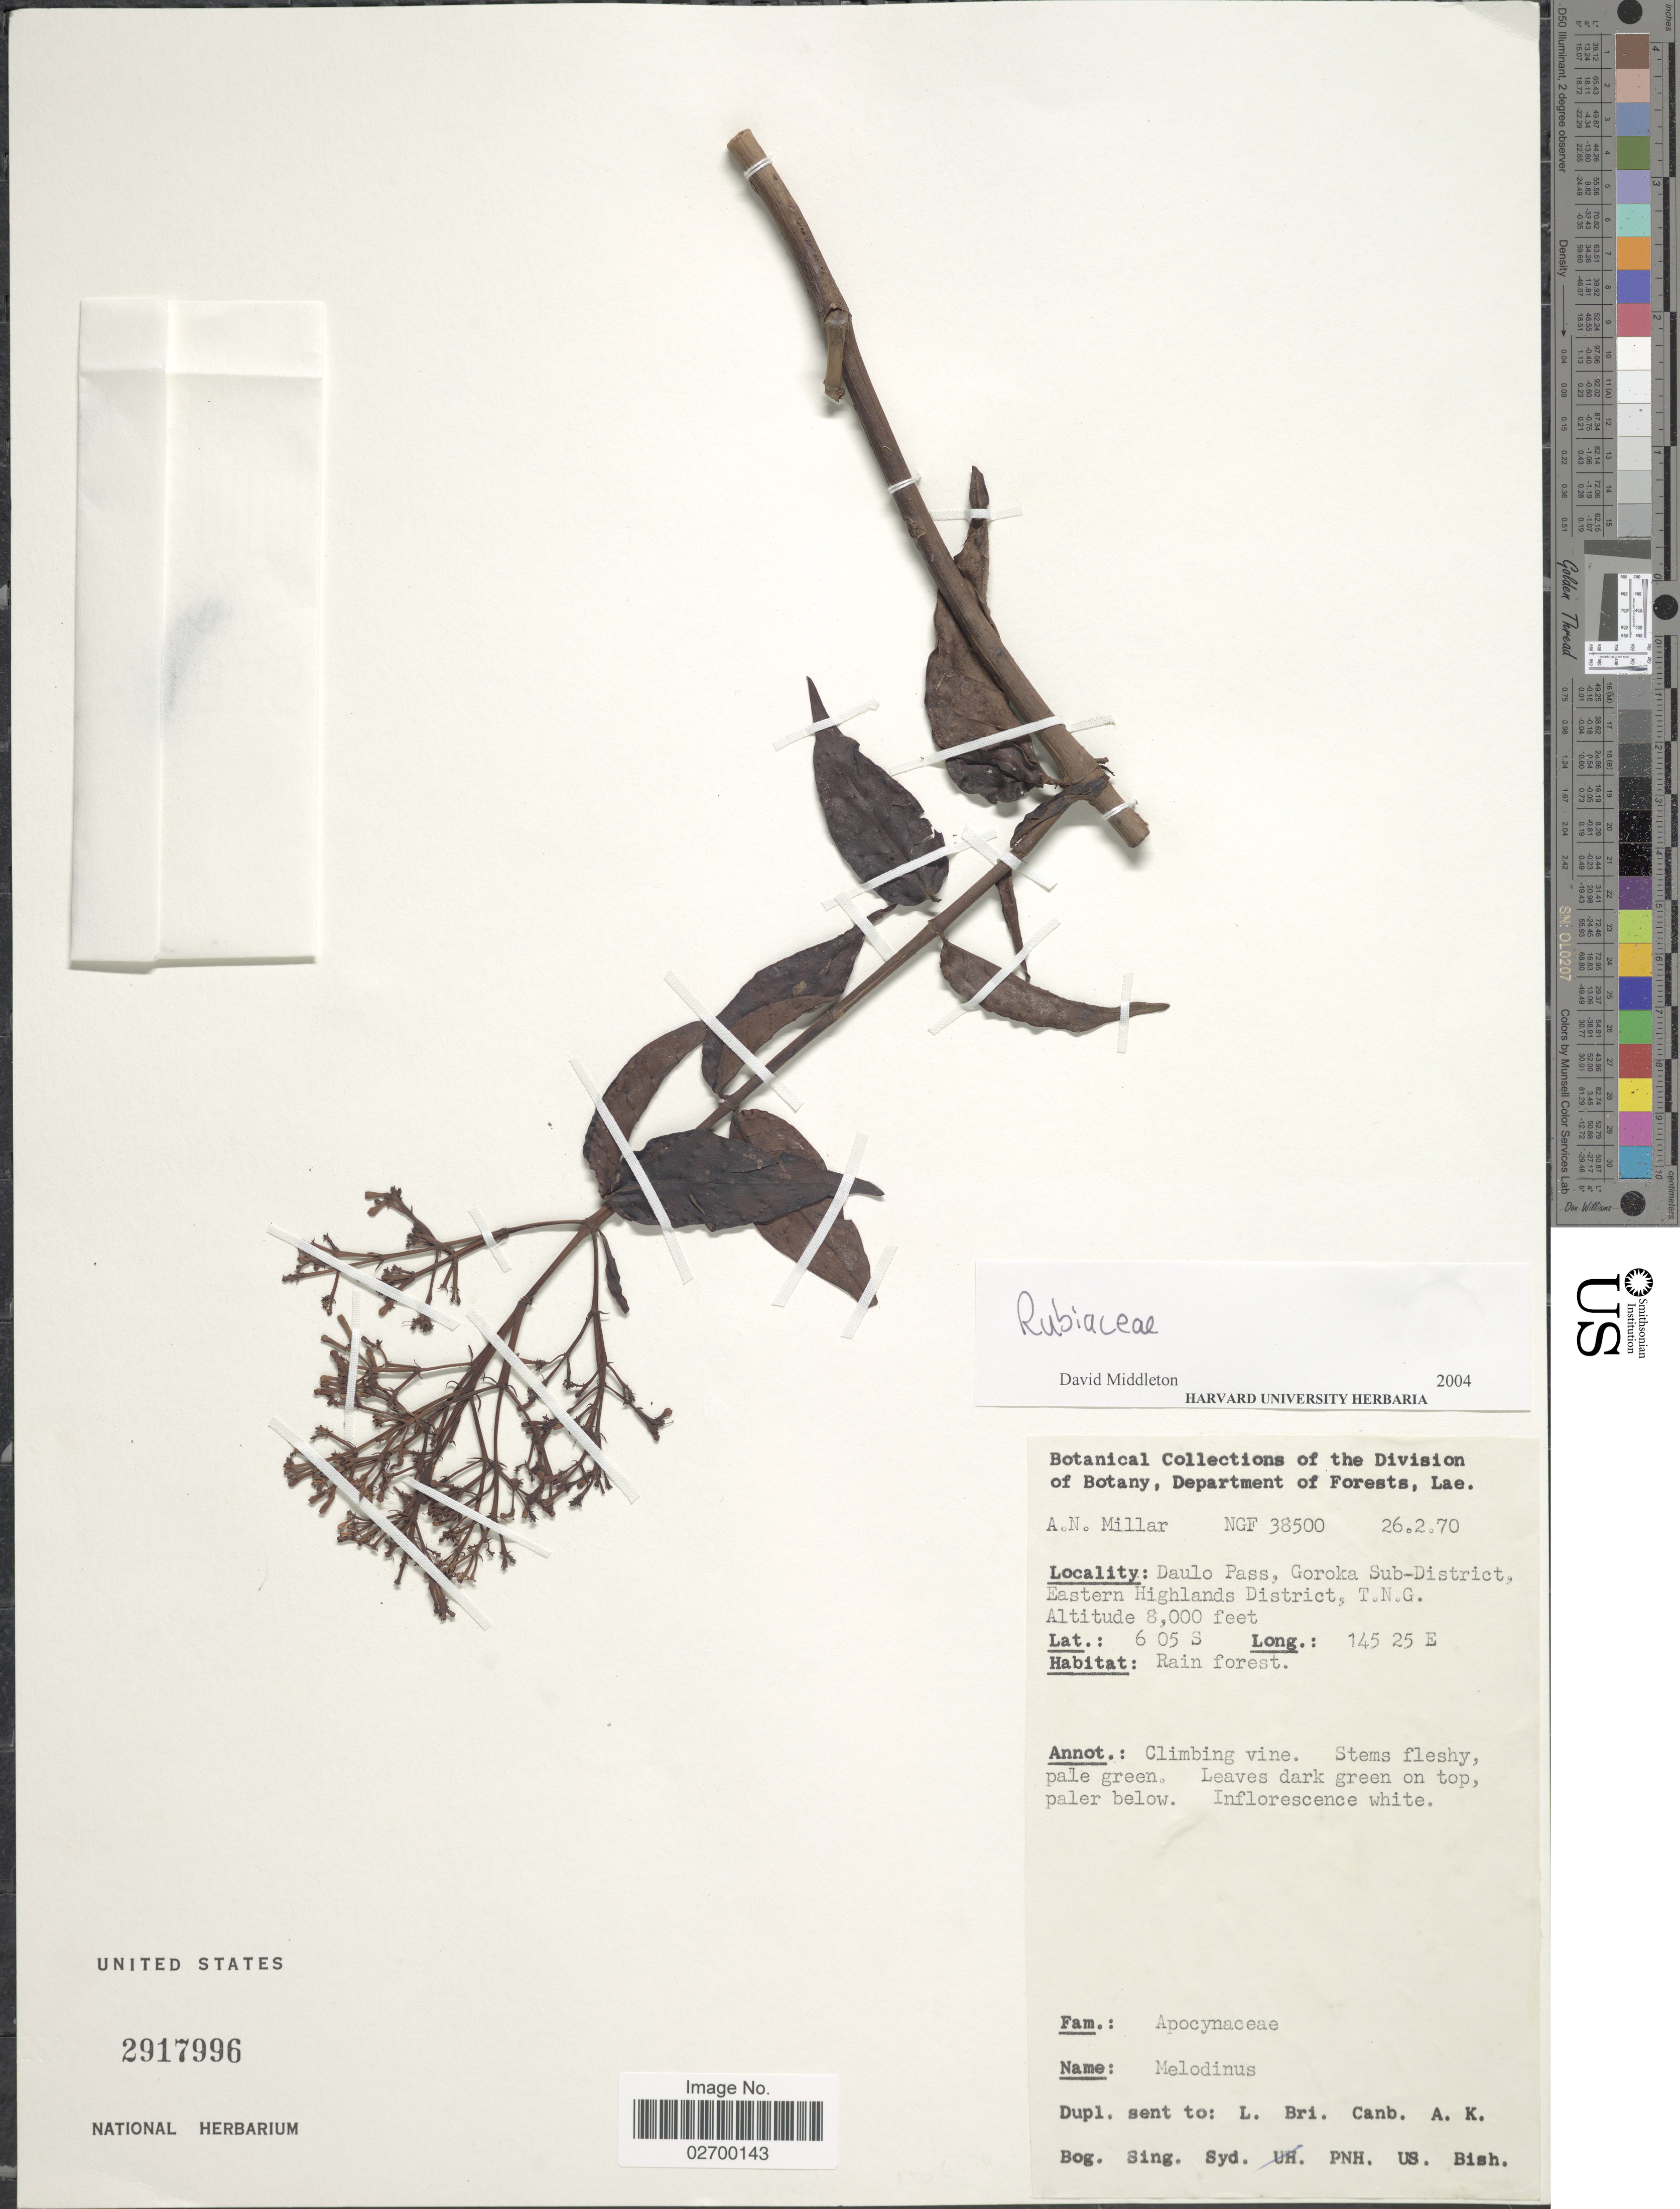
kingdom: Plantae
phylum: Tracheophyta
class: Magnoliopsida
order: Gentianales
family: Rubiaceae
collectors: A. Millar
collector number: NGF 38500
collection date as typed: Transcribed d/m/y: 26/2/70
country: Papua New Guinea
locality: Daulo Pass, Goroka Sub-district, Eastern Highlands District, T. N. G.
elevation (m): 2438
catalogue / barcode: US 32917996